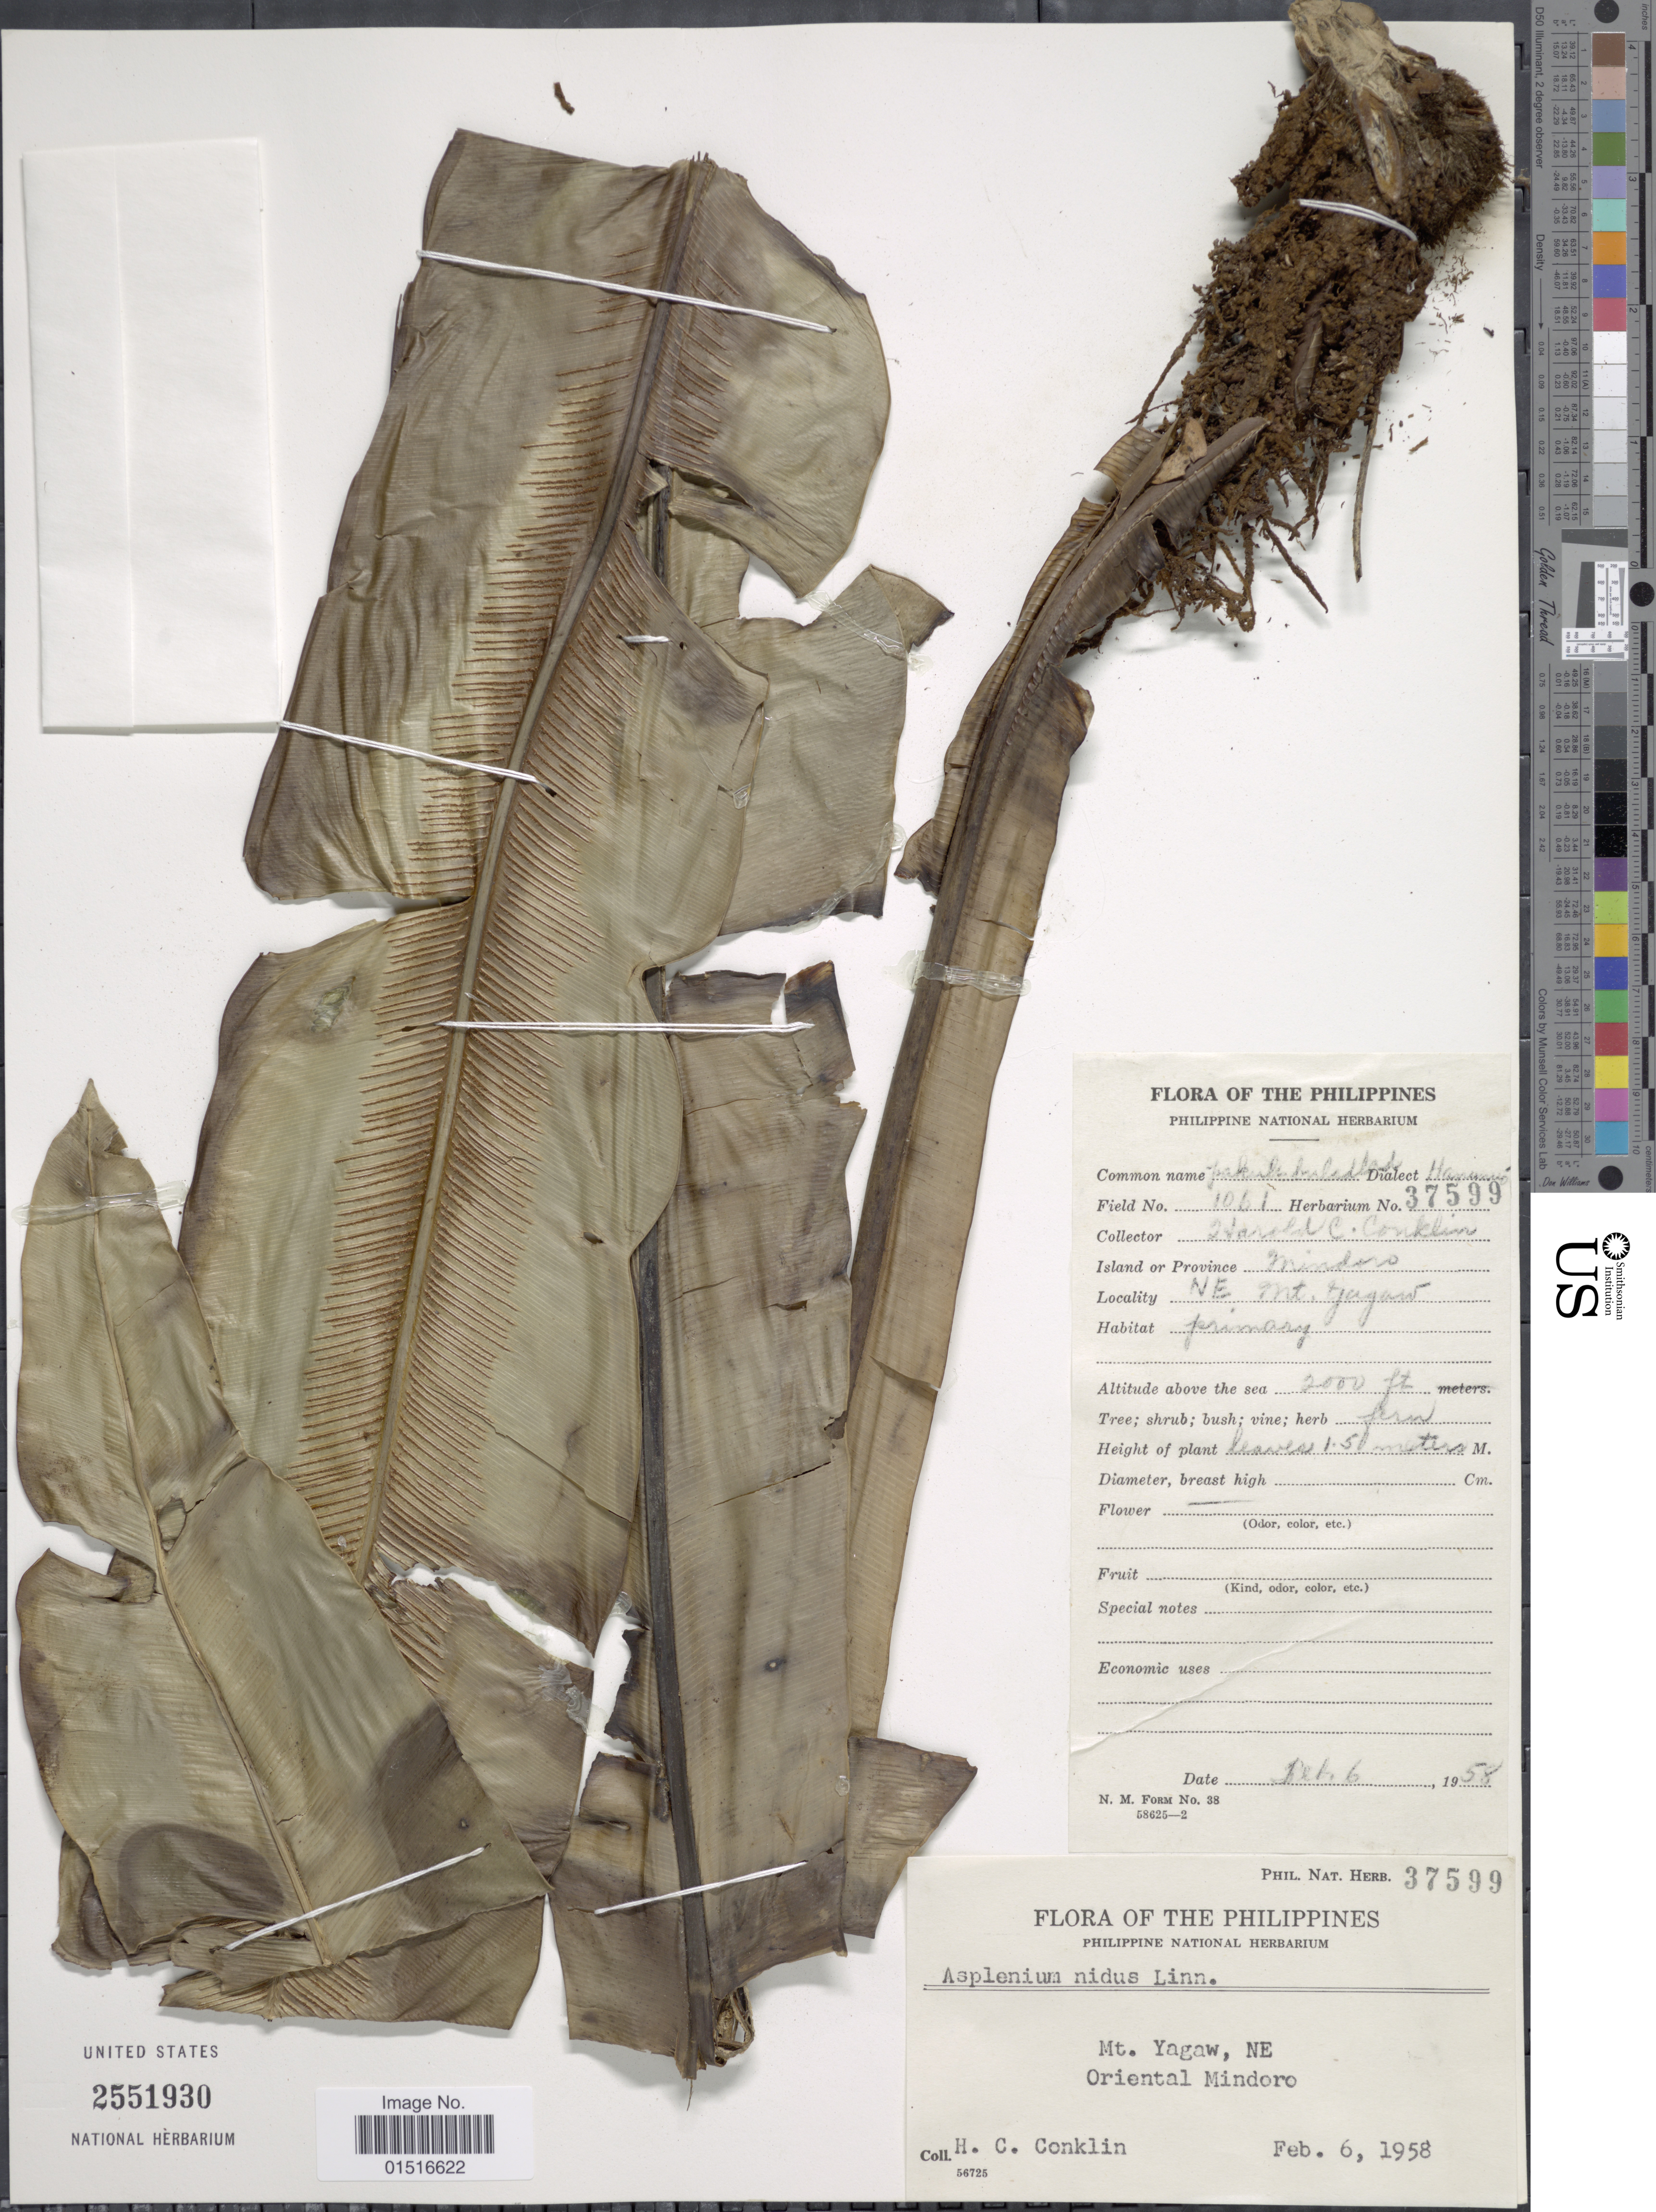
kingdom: Plantae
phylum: Tracheophyta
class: Polypodiopsida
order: Polypodiales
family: Aspleniaceae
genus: Asplenium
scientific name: Asplenium nidus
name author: L.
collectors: H. Conklin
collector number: Phil. Nat. Herb. 37599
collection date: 1958-02-06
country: Philippines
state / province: Mimaropa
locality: N. E. Mt. Yagaw, NE Oriental Mindoro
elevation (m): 610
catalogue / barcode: US 2551930